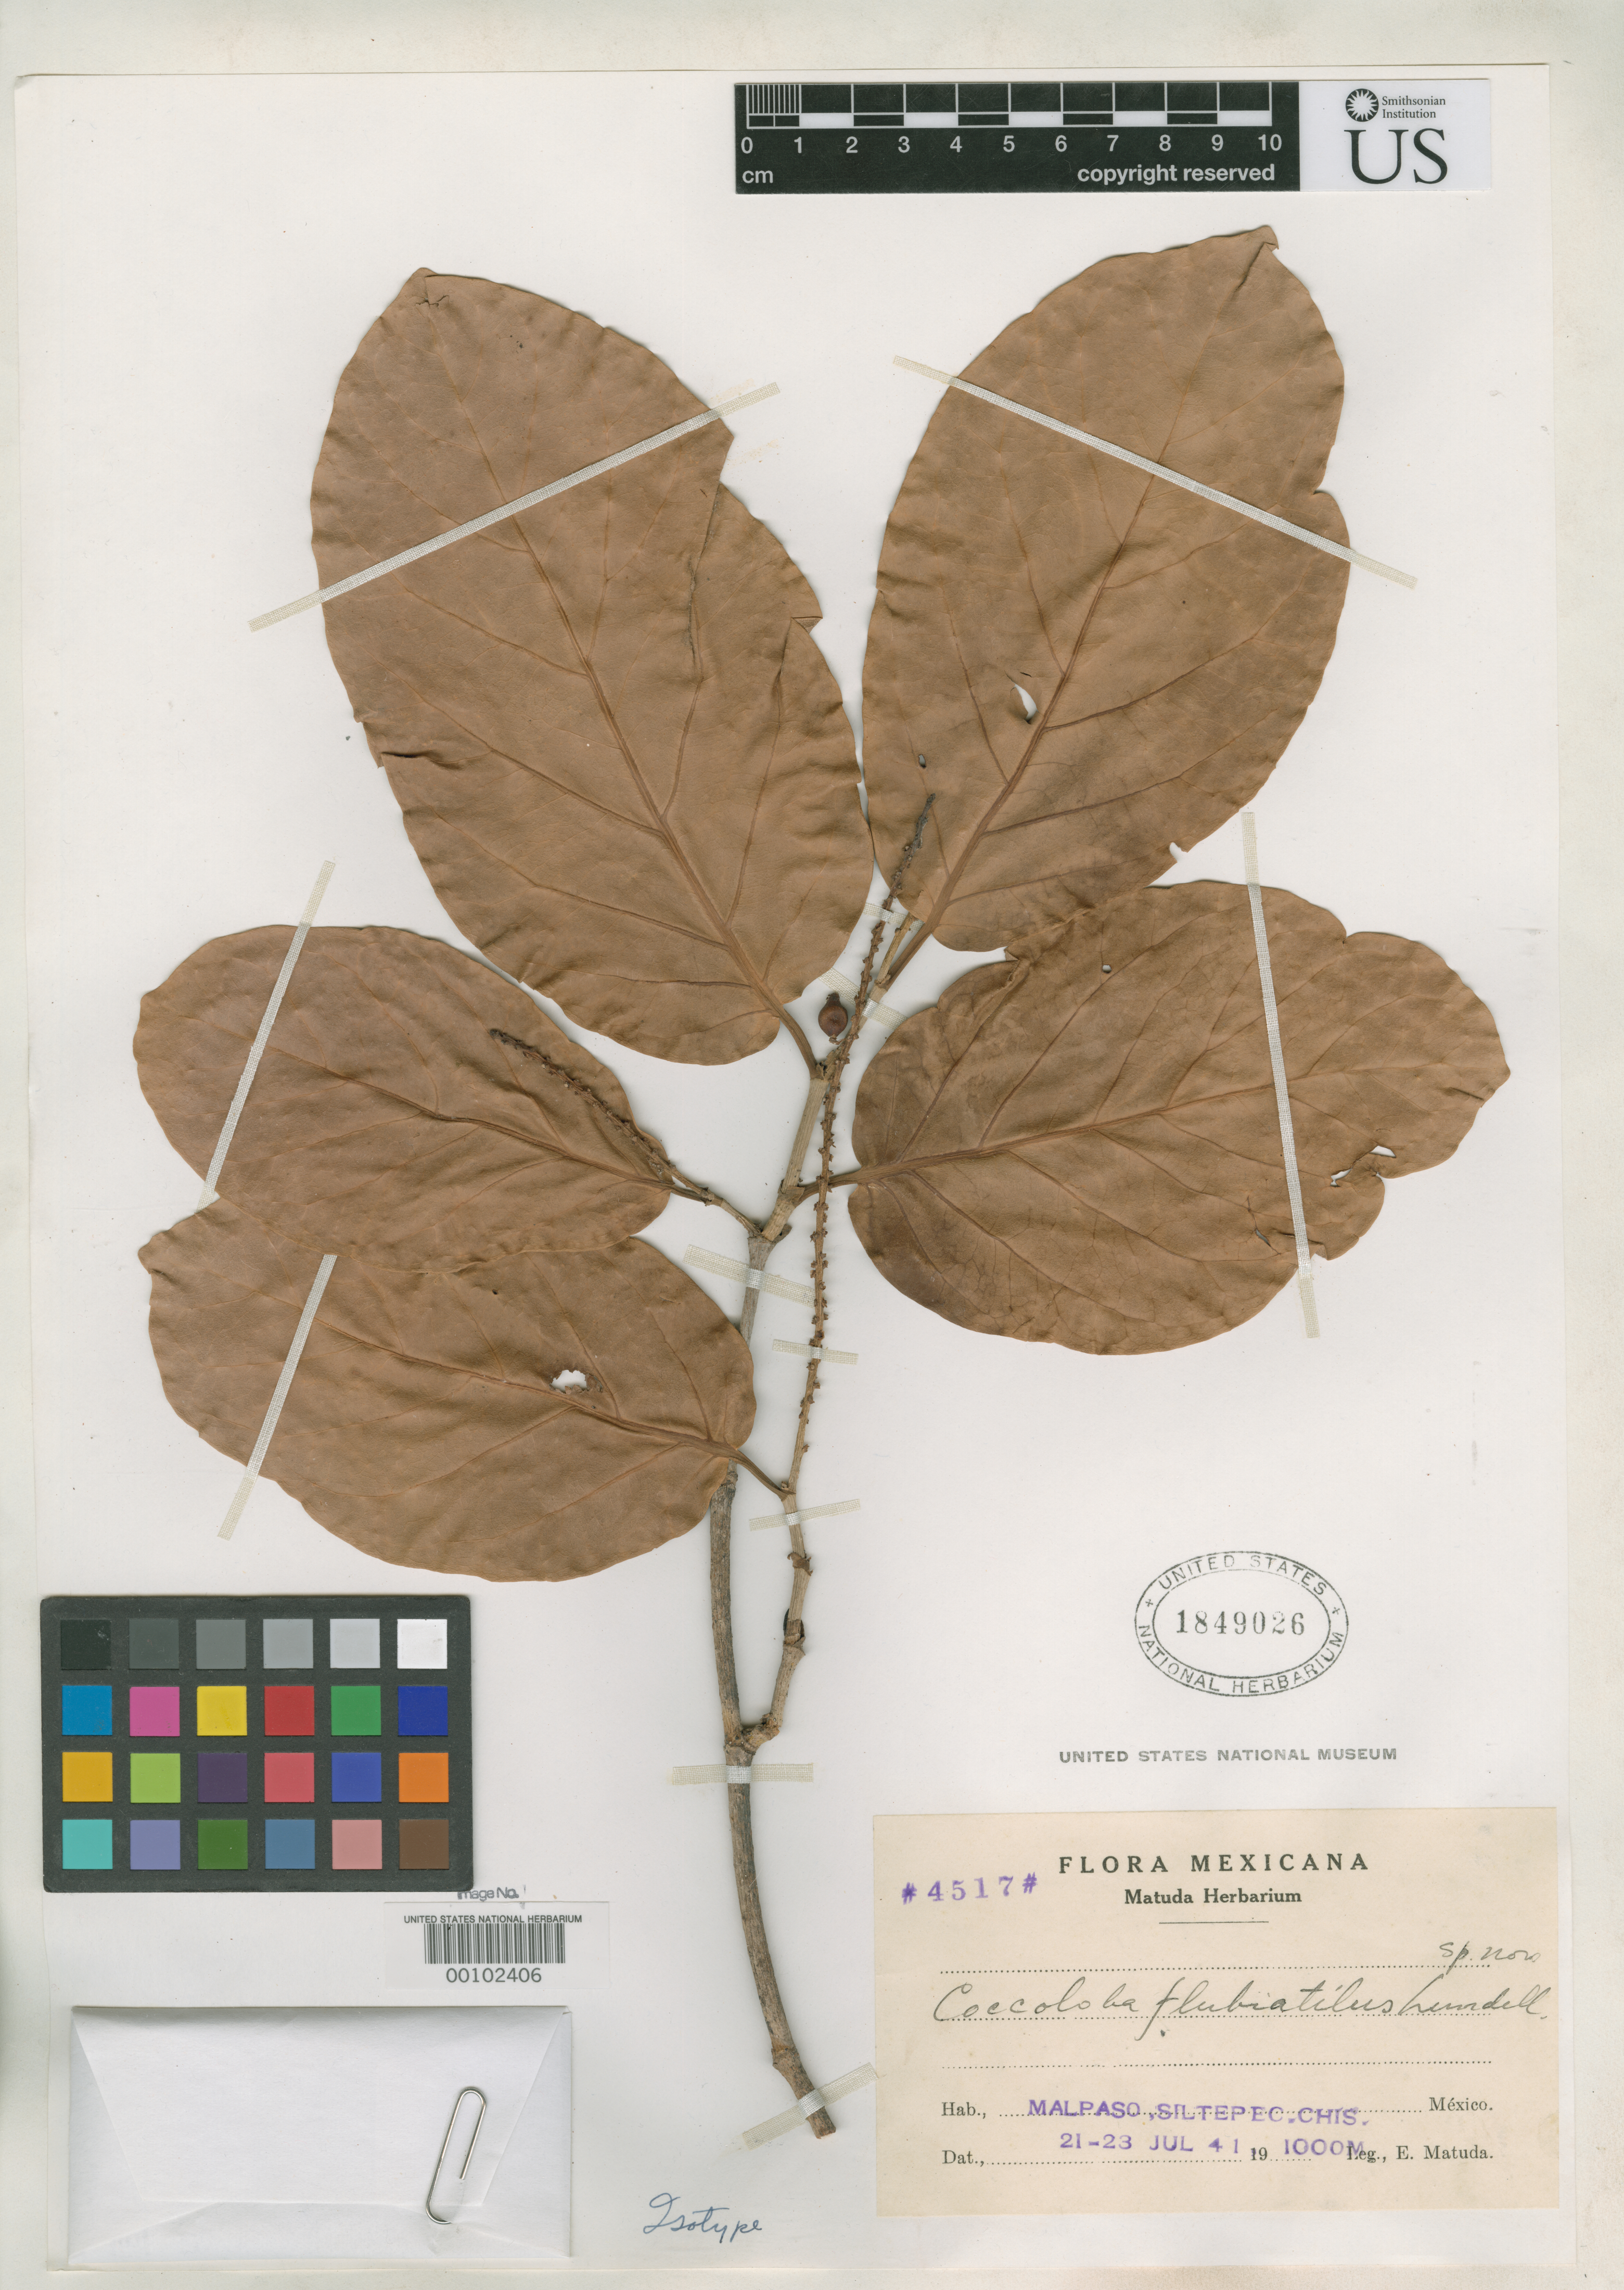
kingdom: Plantae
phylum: Tracheophyta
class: Magnoliopsida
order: Caryophyllales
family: Polygonaceae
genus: Coccoloba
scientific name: Coccoloba fluviatilis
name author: Lundell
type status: Isotype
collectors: E. Matuda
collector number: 4517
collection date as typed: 21 Jul 1941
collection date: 1941-07-21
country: Mexico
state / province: Chiapas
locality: Malpaso, near Siltepec.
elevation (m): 100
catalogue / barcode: US 1849026